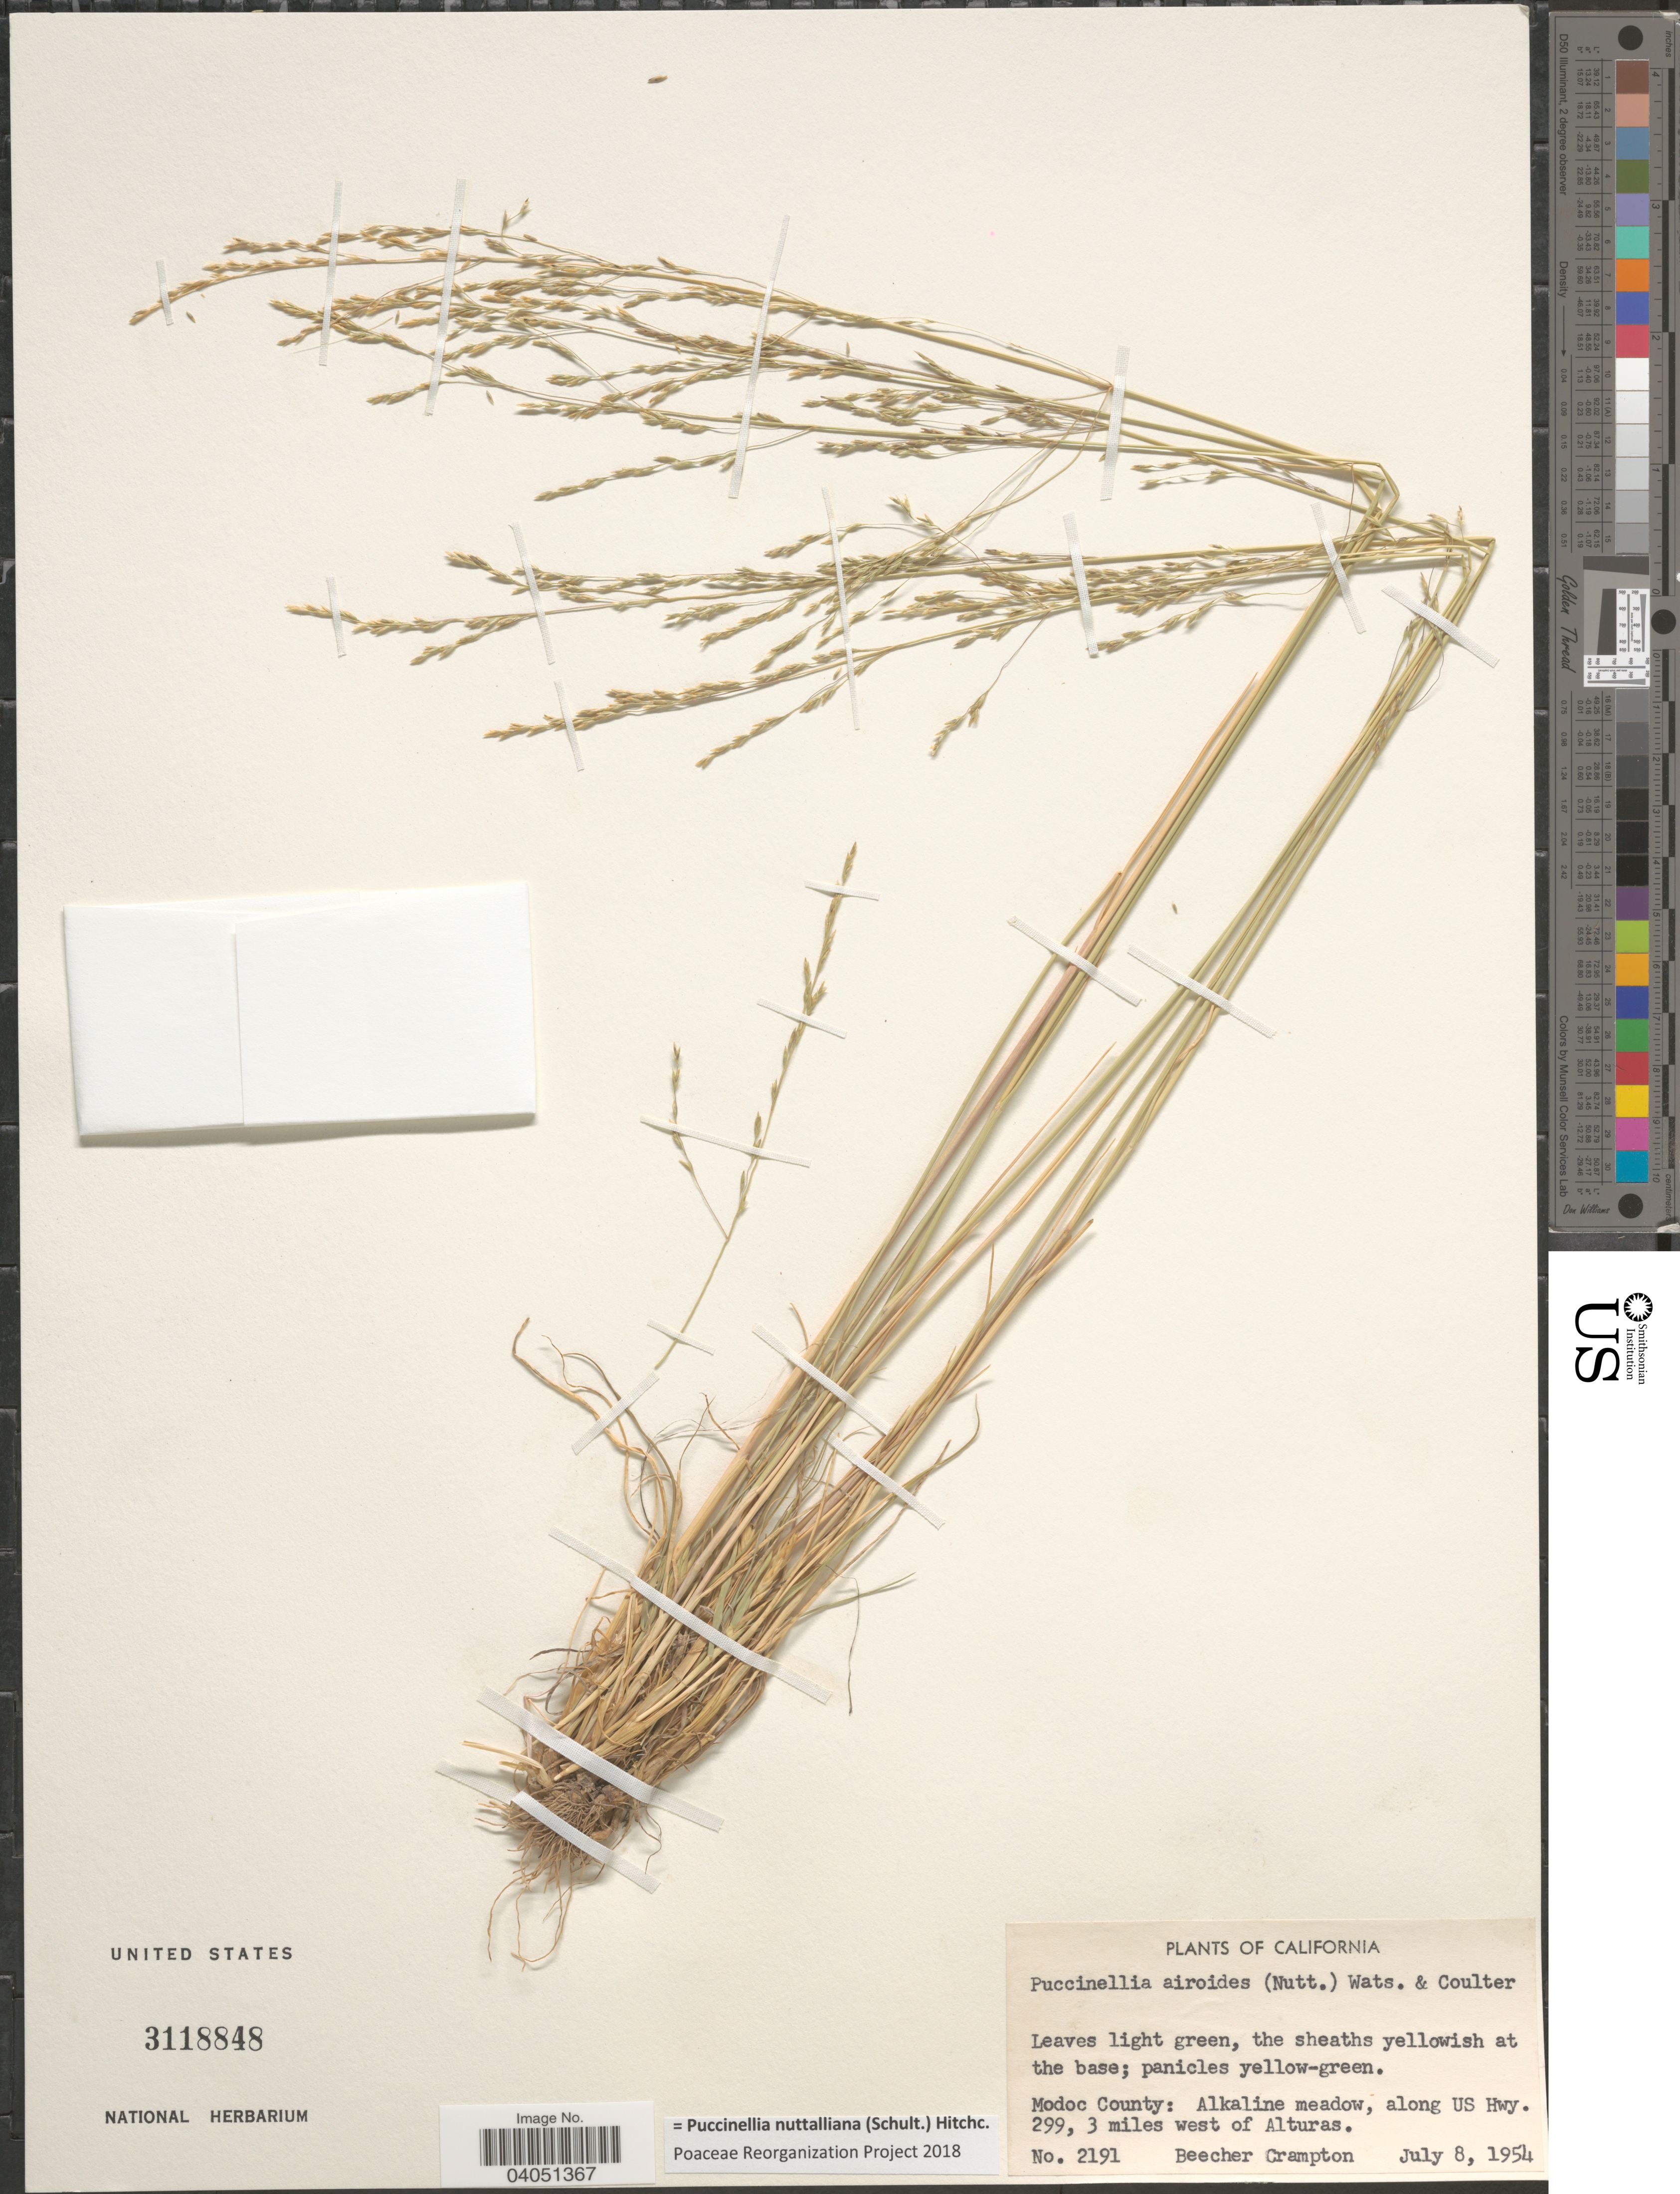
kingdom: Plantae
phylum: Tracheophyta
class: Liliopsida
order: Poales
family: Poaceae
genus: Puccinellia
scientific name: Puccinellia nuttalliana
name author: (Schult.) Hitchc.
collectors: B. Crampton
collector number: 2191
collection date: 1954-07-08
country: United States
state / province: California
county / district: Modoc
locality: Modoc County: Alkaline meadow along US Hwy. 299, 3 miles west of Alturas.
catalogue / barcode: US 3118848